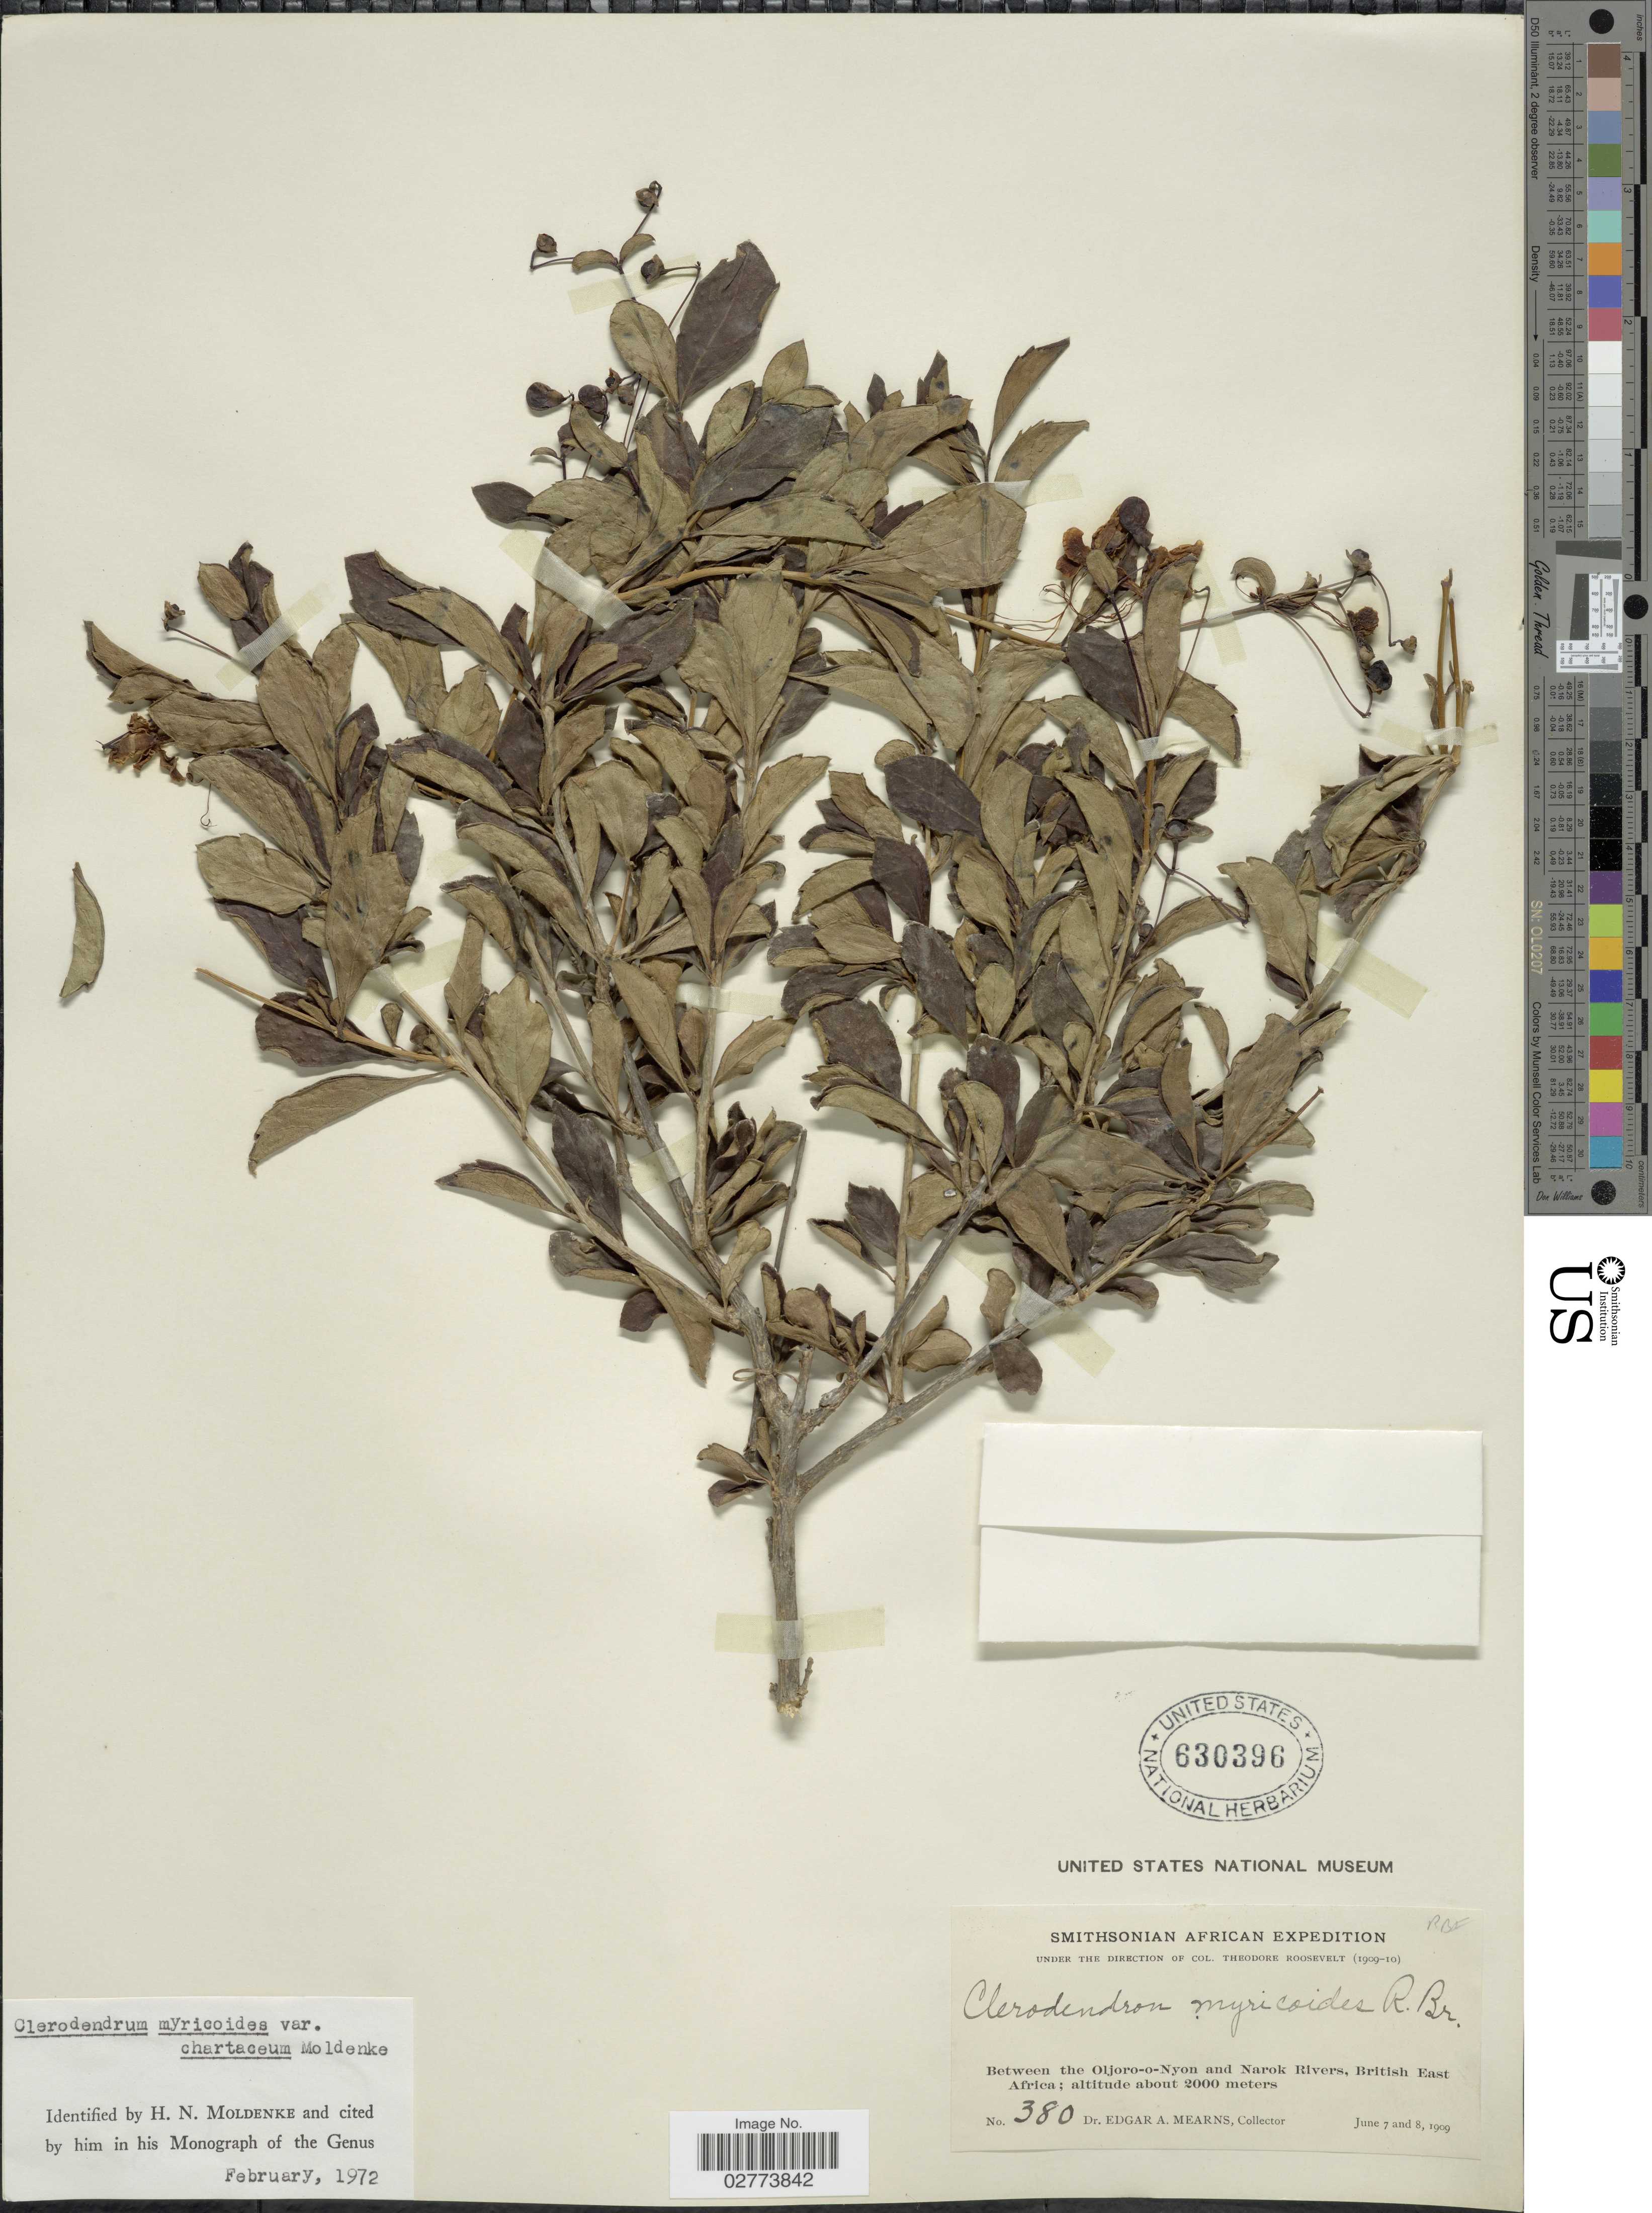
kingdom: Plantae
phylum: Tracheophyta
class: Magnoliopsida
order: Lamiales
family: Lamiaceae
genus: Clerodendrum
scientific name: Clerodendrum myricoides var. chartaceum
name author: Moldenke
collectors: E. A. Mearns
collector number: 380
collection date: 1909-06-07/1909-06-08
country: Kenya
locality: Between the Oljoro-o-Nyon and Narok Rivers, British East Africa.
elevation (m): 2000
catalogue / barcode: US 630396